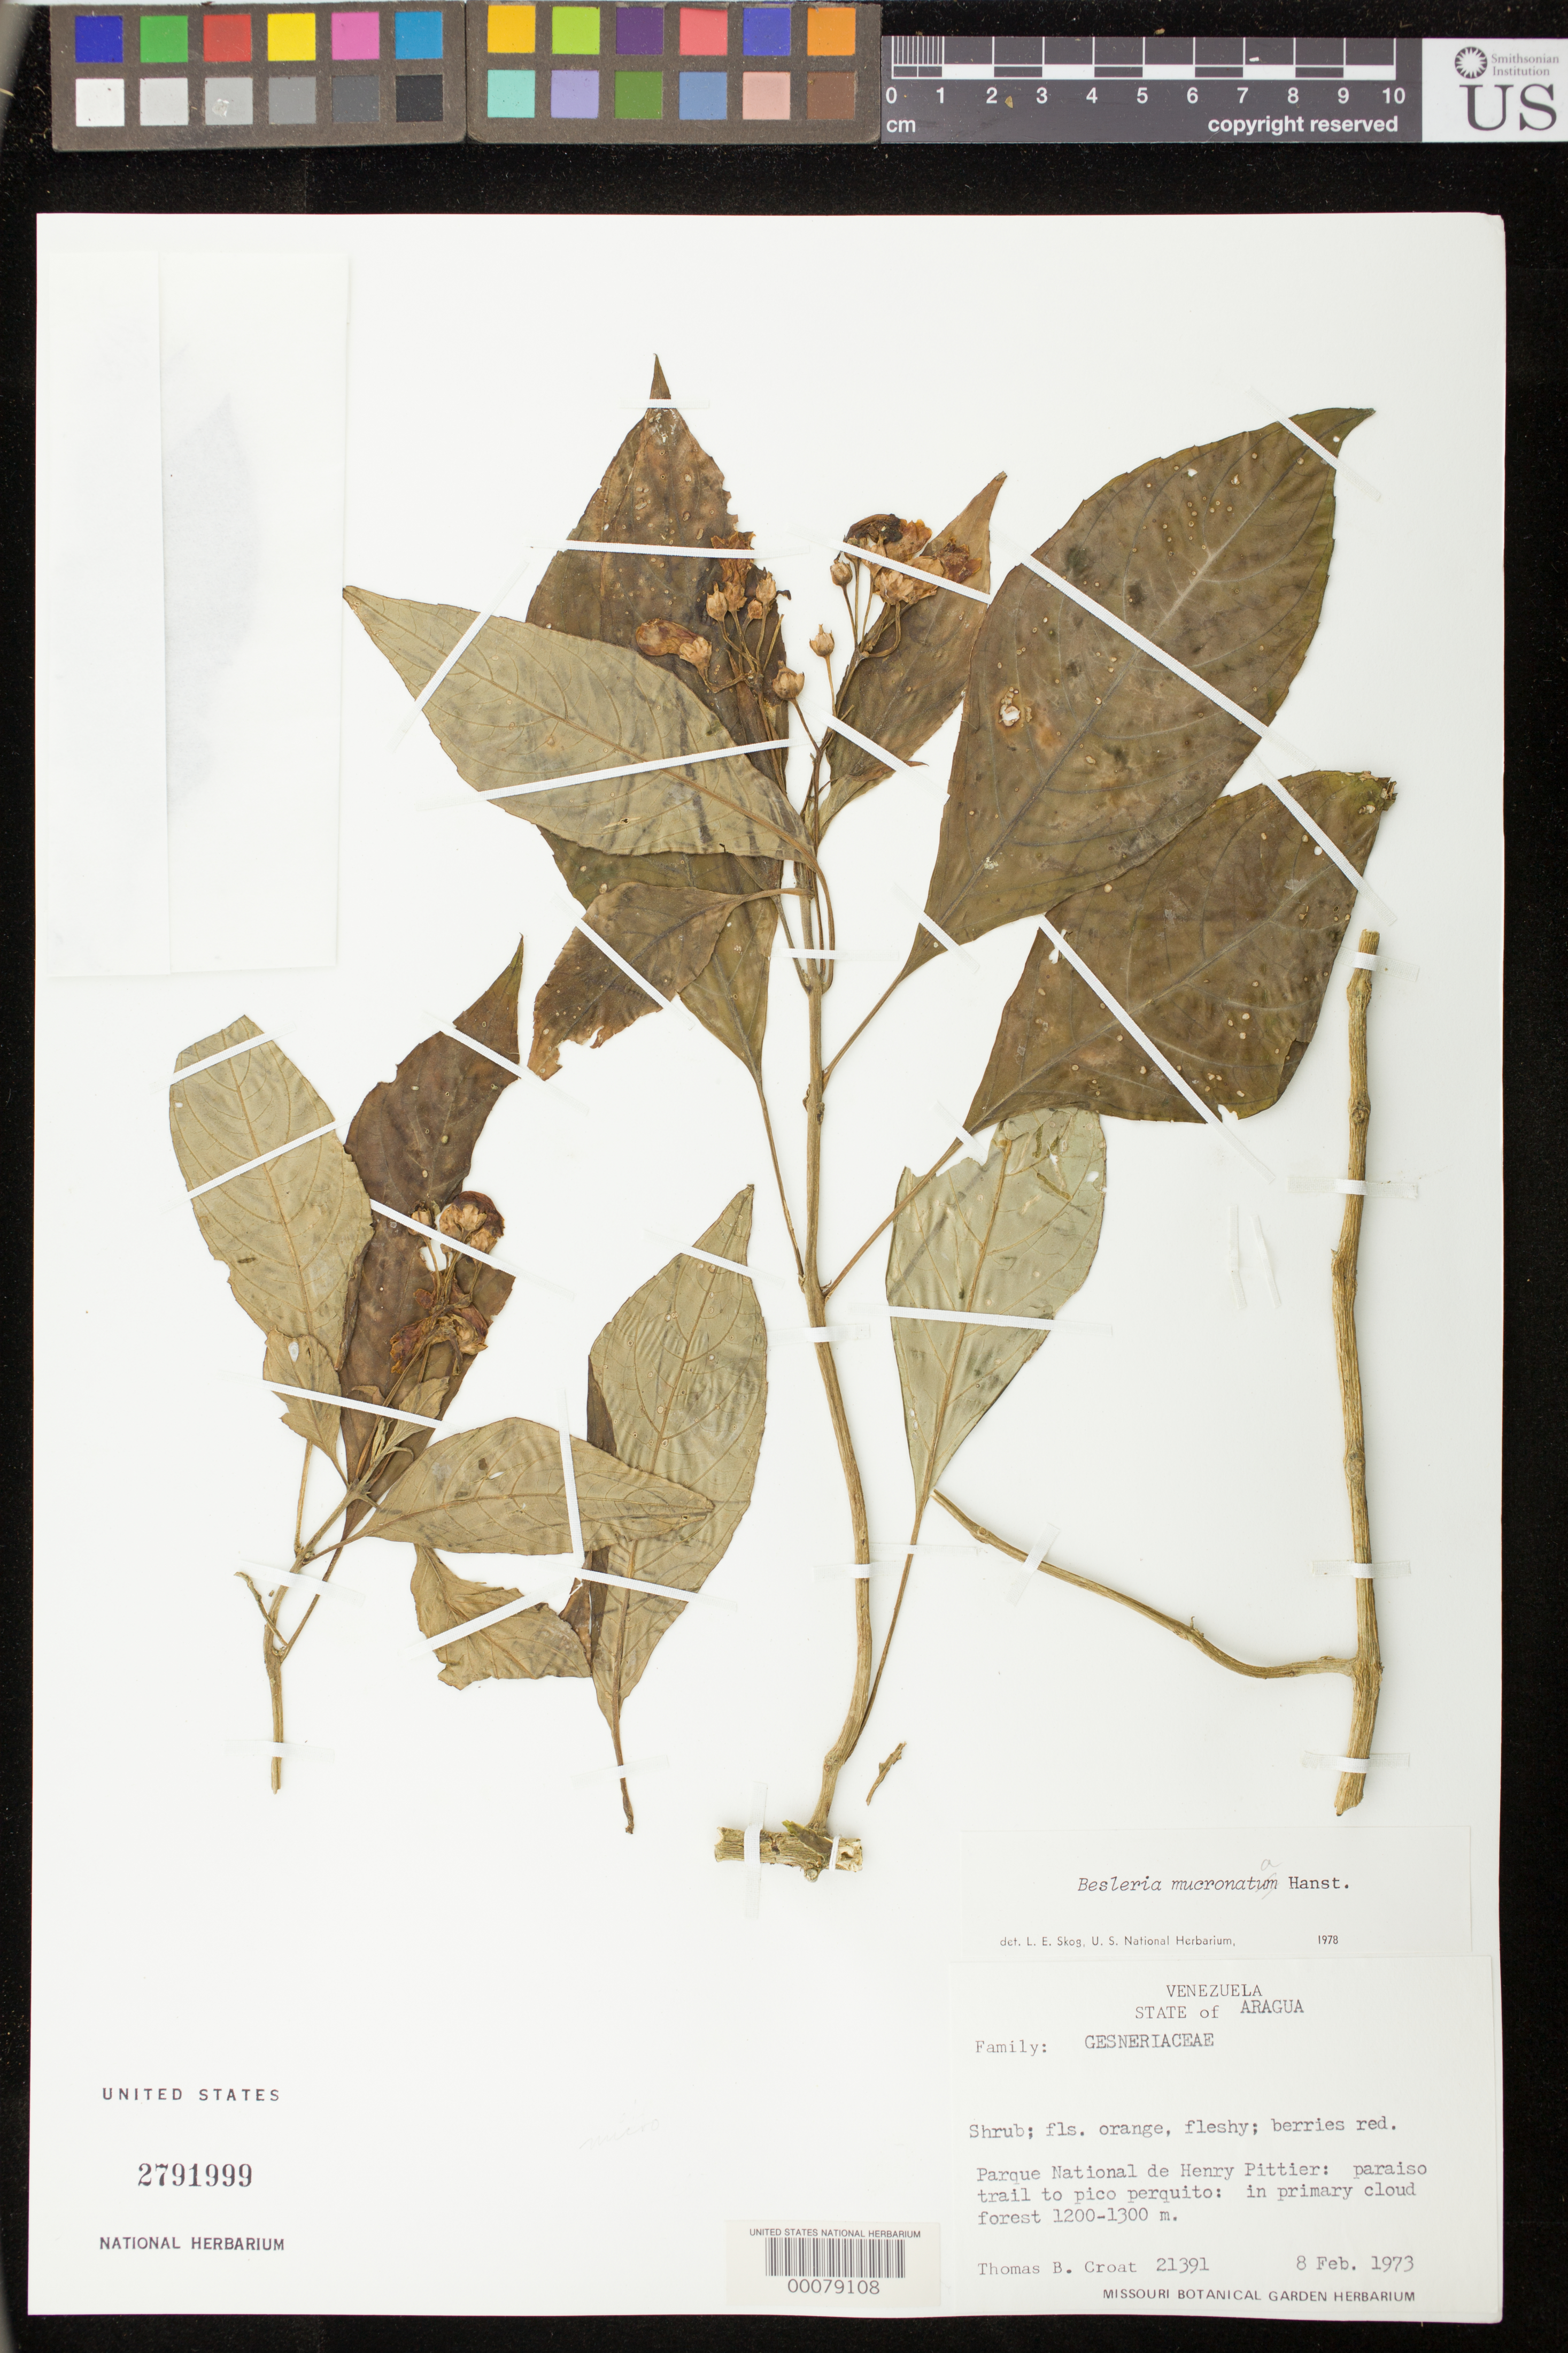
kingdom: Plantae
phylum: Tracheophyta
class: Magnoliopsida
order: Lamiales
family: Gesneriaceae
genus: Besleria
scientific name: Besleria mucronata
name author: Hanst.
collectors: T. B. Croat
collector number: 21391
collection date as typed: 08 Feb 1973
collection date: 1973-02-08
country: Venezuela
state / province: Aragua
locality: Parque Nacional de Henry Pittier, Paraiso trail to Pico Perquito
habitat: In primary cloud forest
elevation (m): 1200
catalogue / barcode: US 2791999